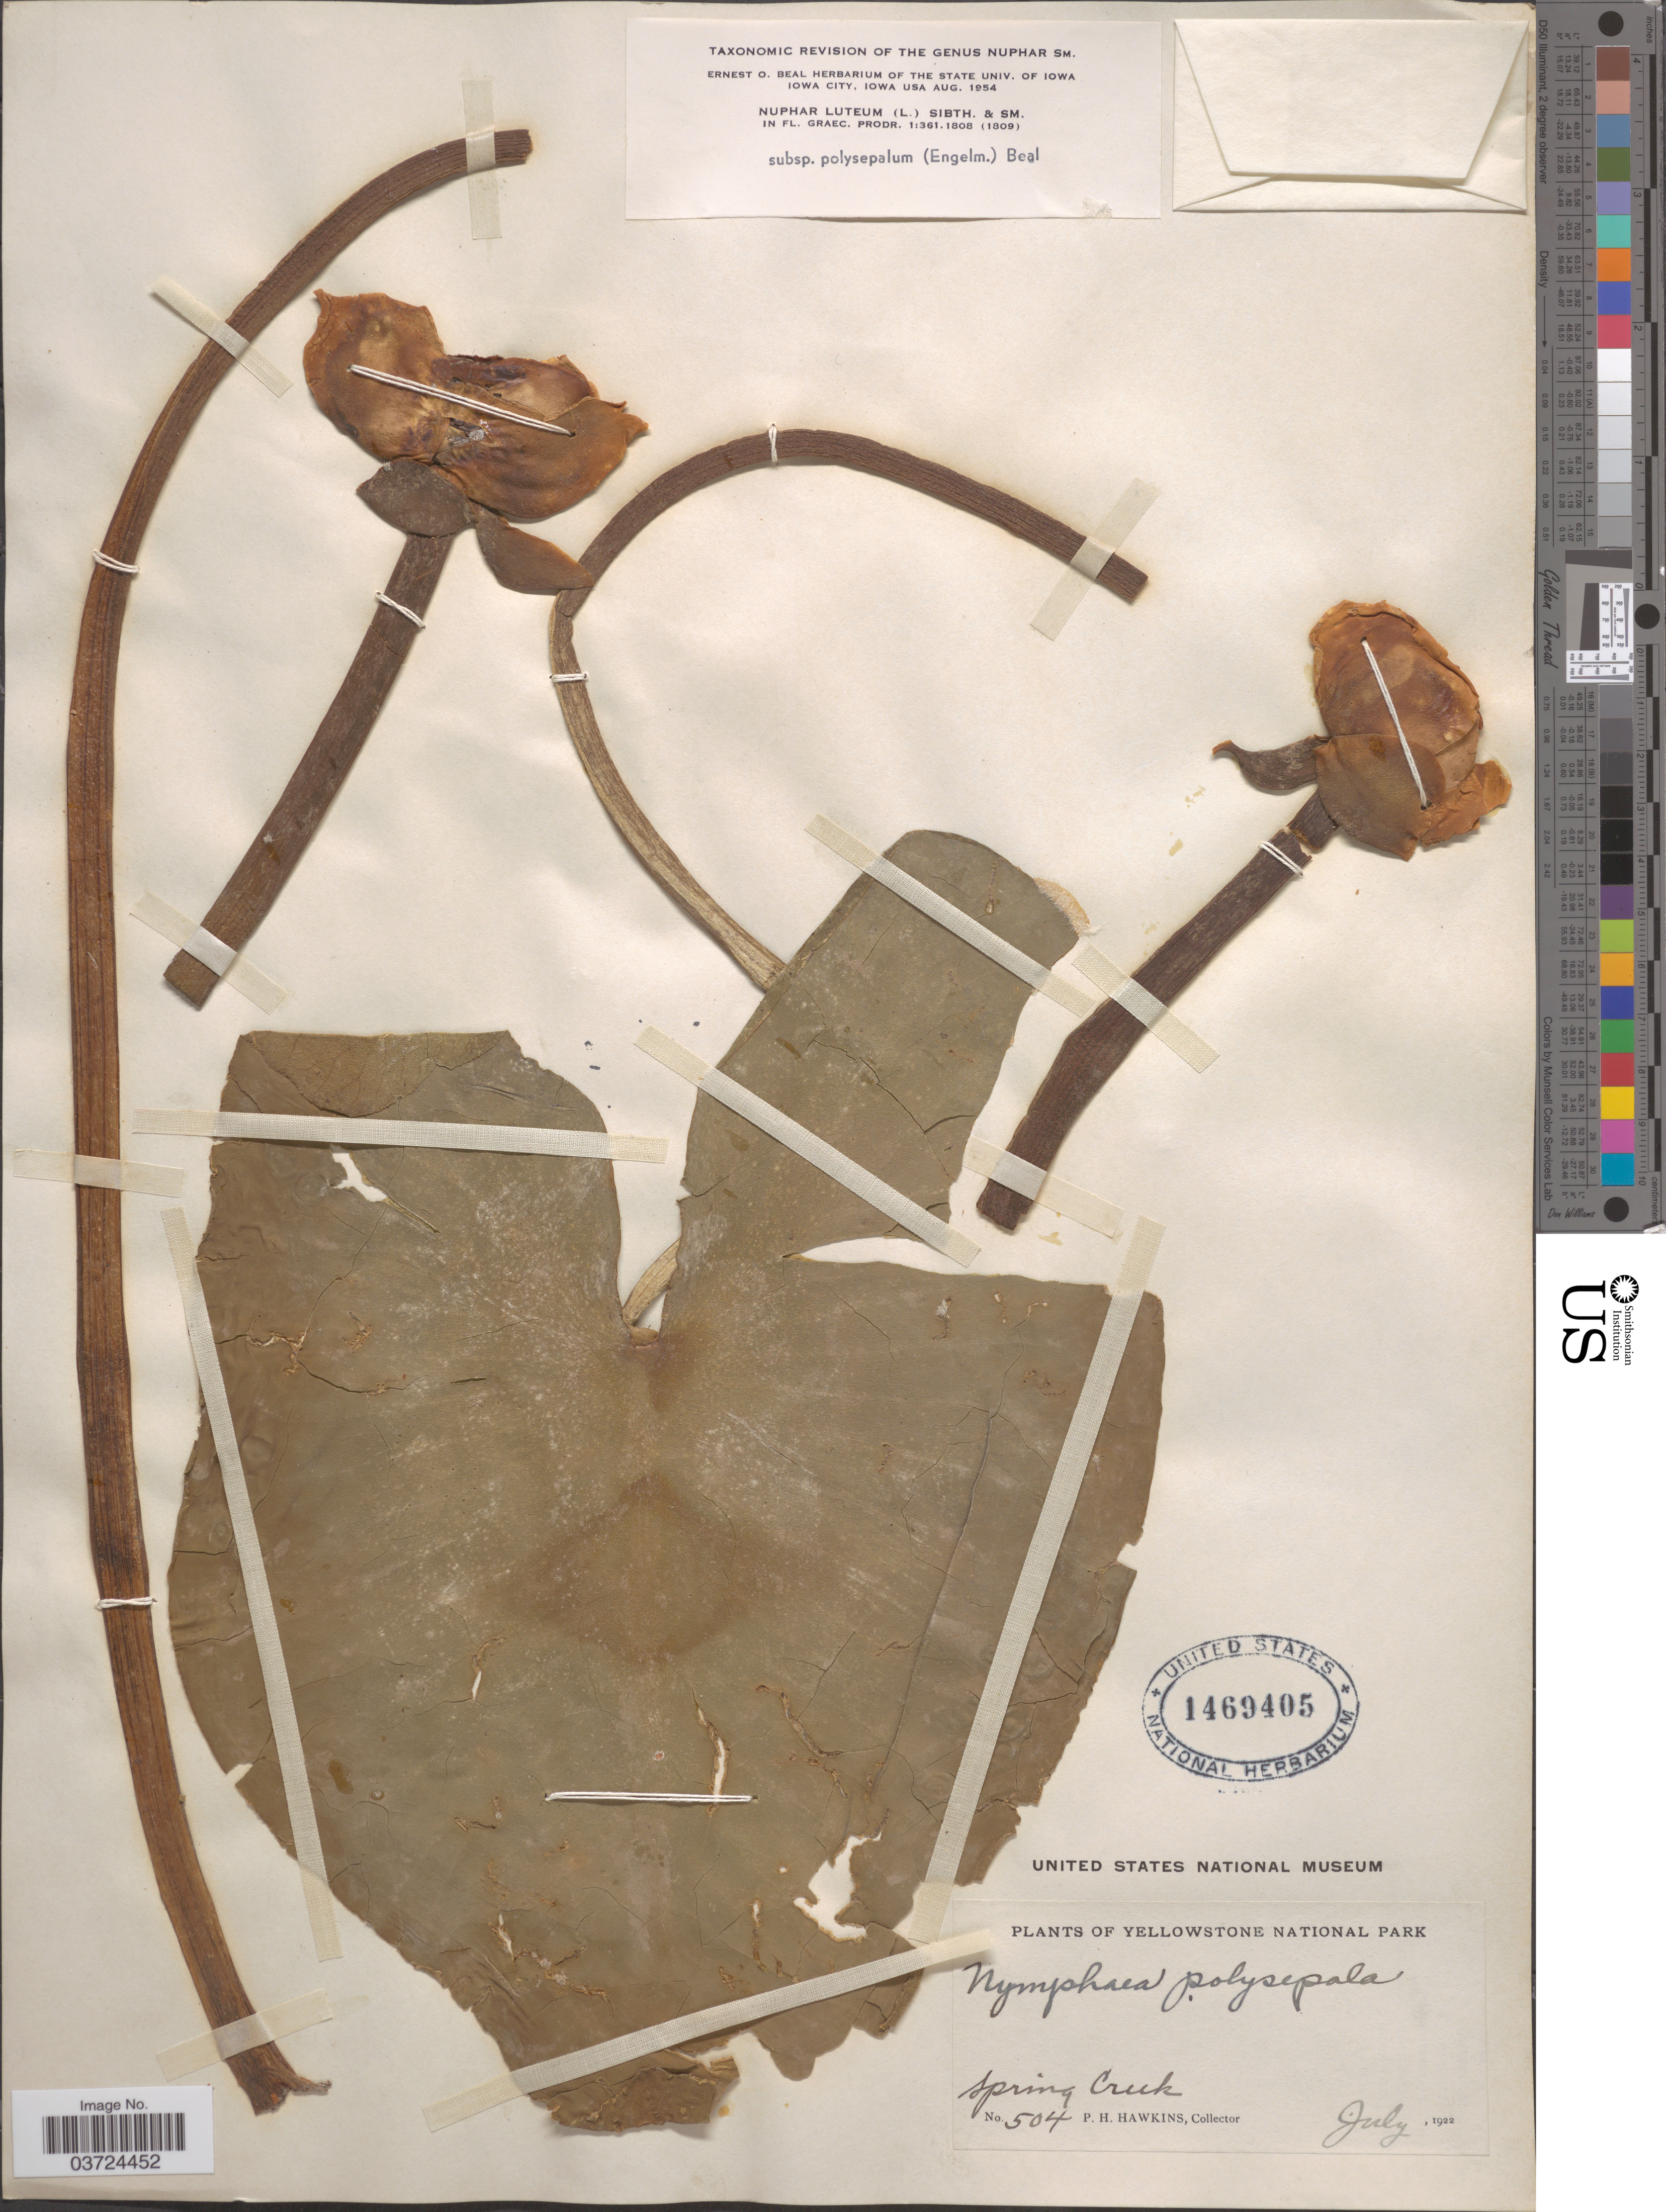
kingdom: Plantae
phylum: Tracheophyta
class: Magnoliopsida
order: Nymphaeales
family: Nymphaeaceae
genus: Nuphar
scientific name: Nuphar polysepala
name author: Englem.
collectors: P. Hawkins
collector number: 504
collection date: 1922-07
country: United States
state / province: Wyoming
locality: Yellowstone National Park. Spring Creek.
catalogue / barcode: US 1469405